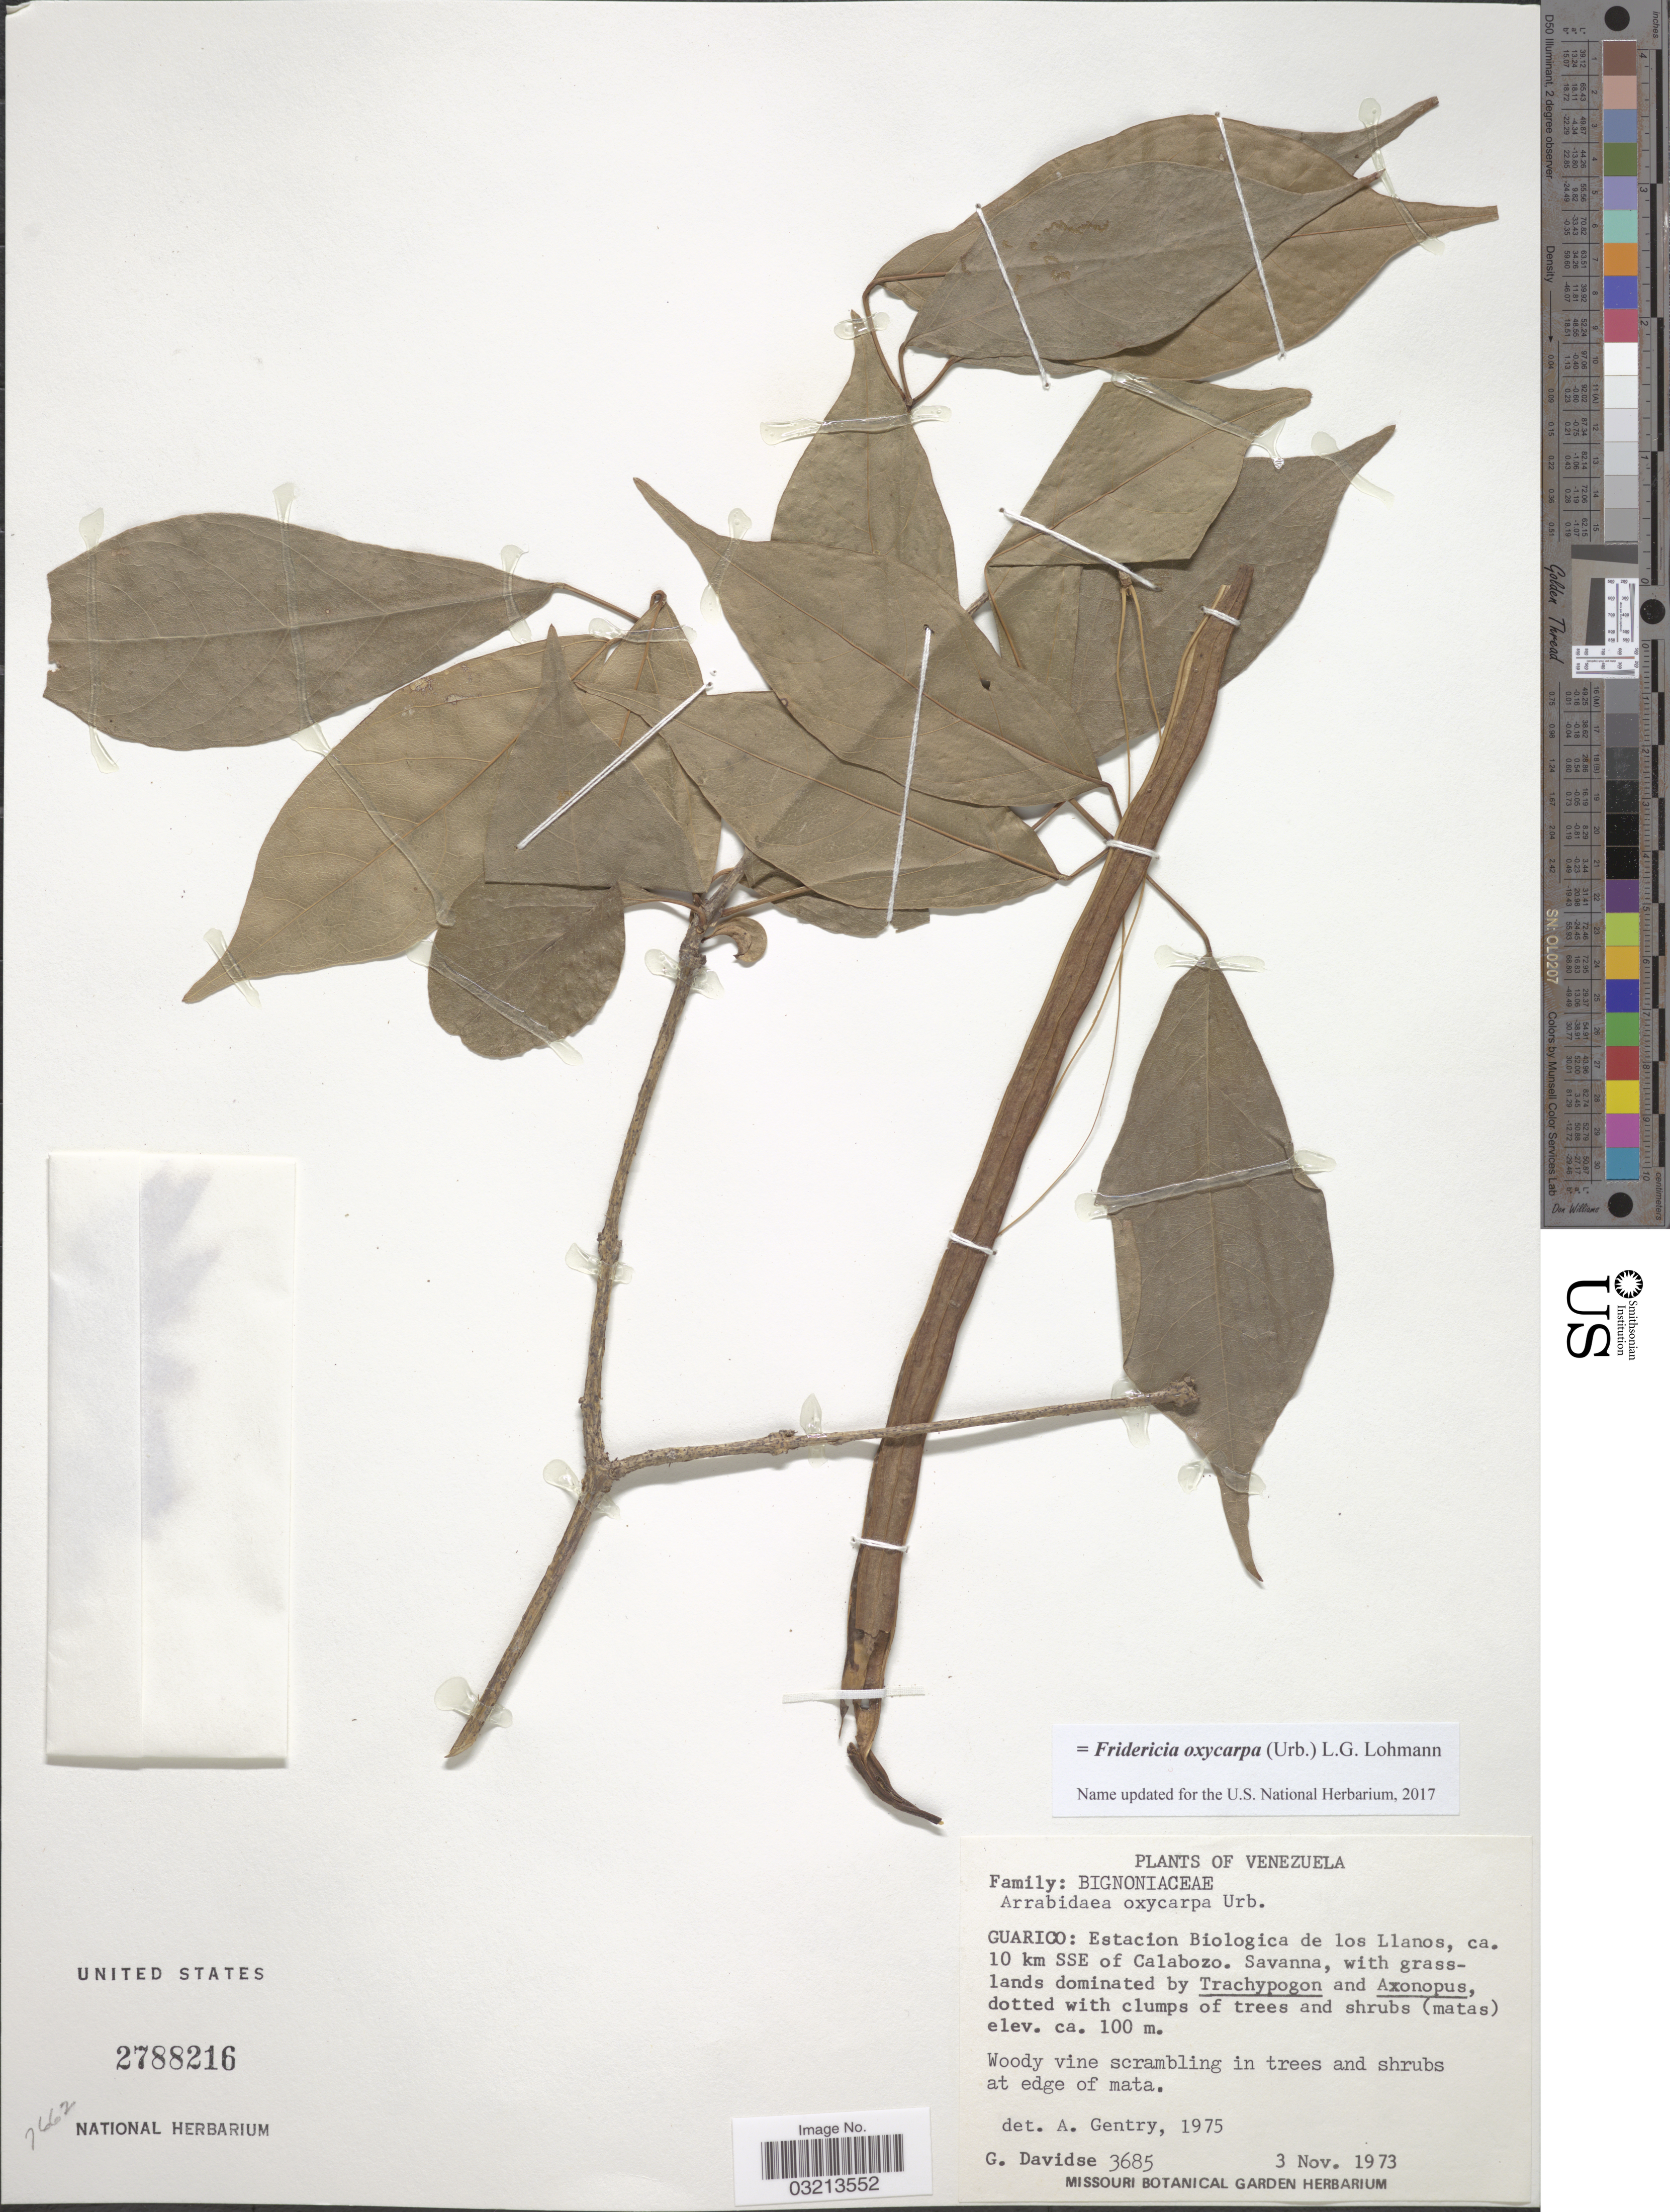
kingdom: Plantae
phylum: Tracheophyta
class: Magnoliopsida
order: Lamiales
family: Bignoniaceae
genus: Fridericia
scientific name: Fridericia oxycarpa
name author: (Urb.) L.G. Lohmann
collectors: G. Davidse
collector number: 3685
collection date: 1973-11-03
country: Venezuela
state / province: Guárico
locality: Estacion Biologica de los Llanos, ca. 10 km SSE of Calabozo.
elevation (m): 100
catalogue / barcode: US 2788216